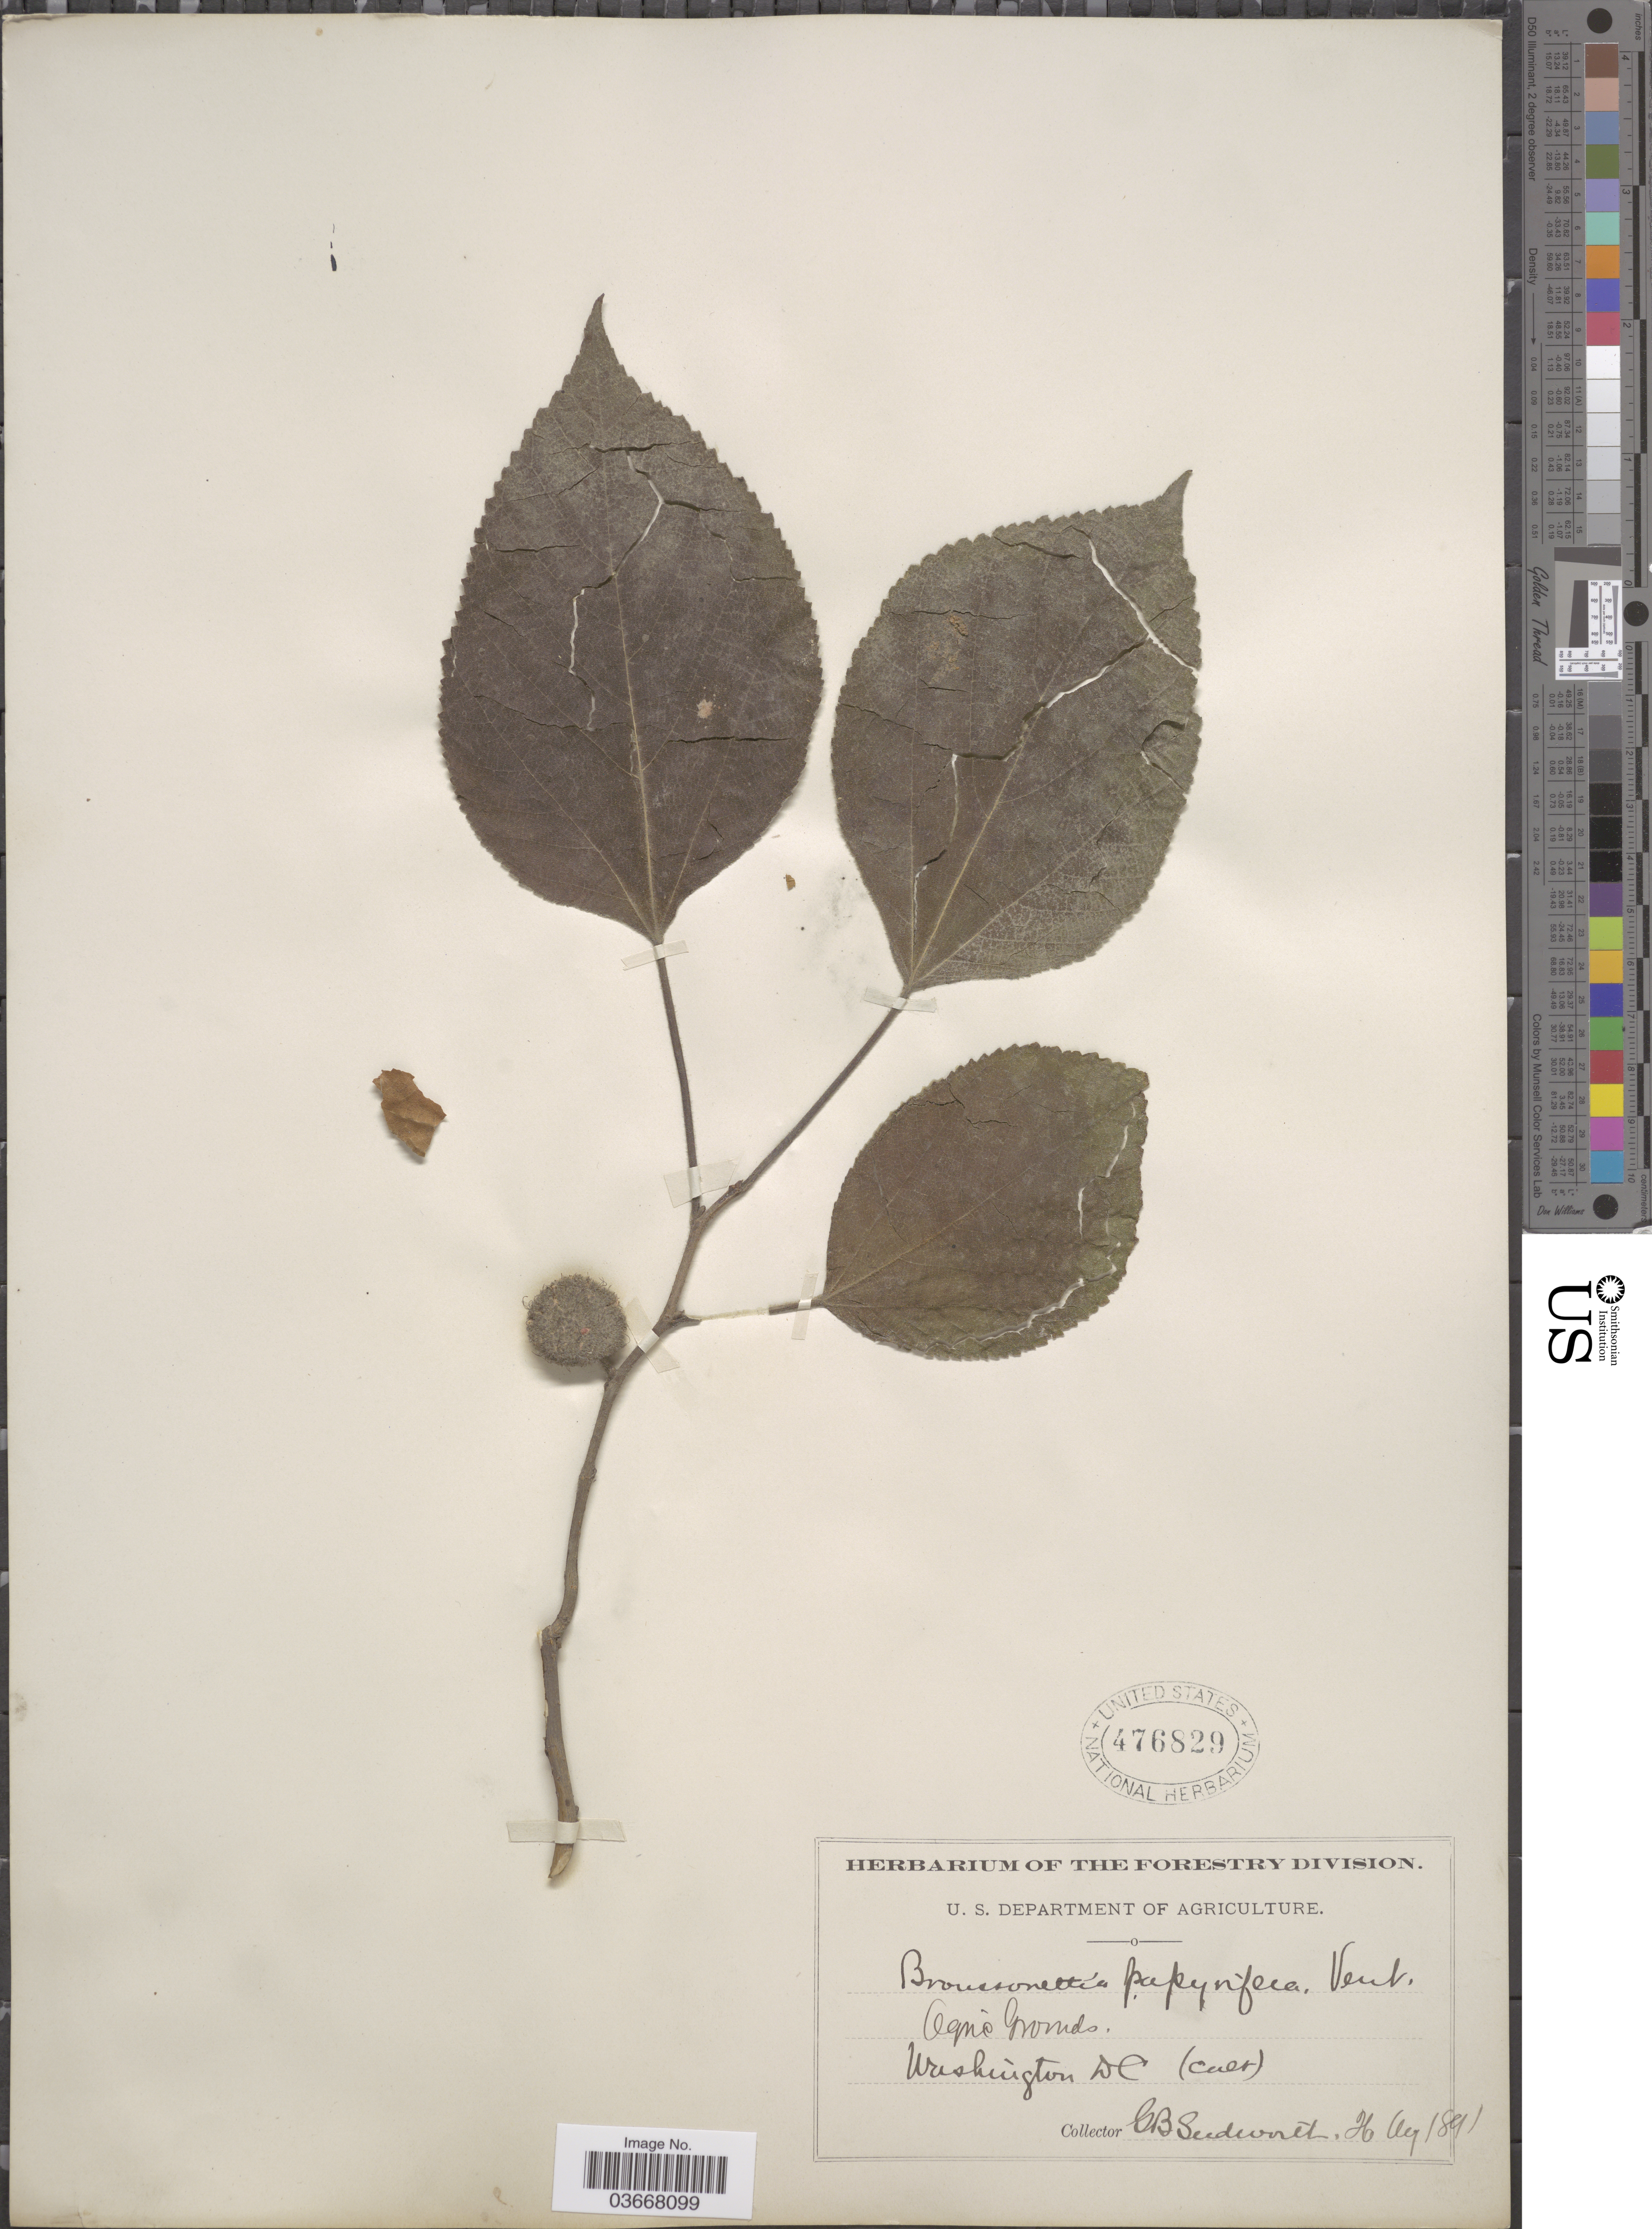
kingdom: Plantae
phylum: Tracheophyta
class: Magnoliopsida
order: Rosales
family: Moraceae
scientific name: Broussoneta papyrifera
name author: (L.) L'Hér. ex Vent.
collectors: G. B. Sudworth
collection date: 1891-08-26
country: United States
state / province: District of Columbia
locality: Agric. Grounds. Washington D.C.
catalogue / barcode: US 476829